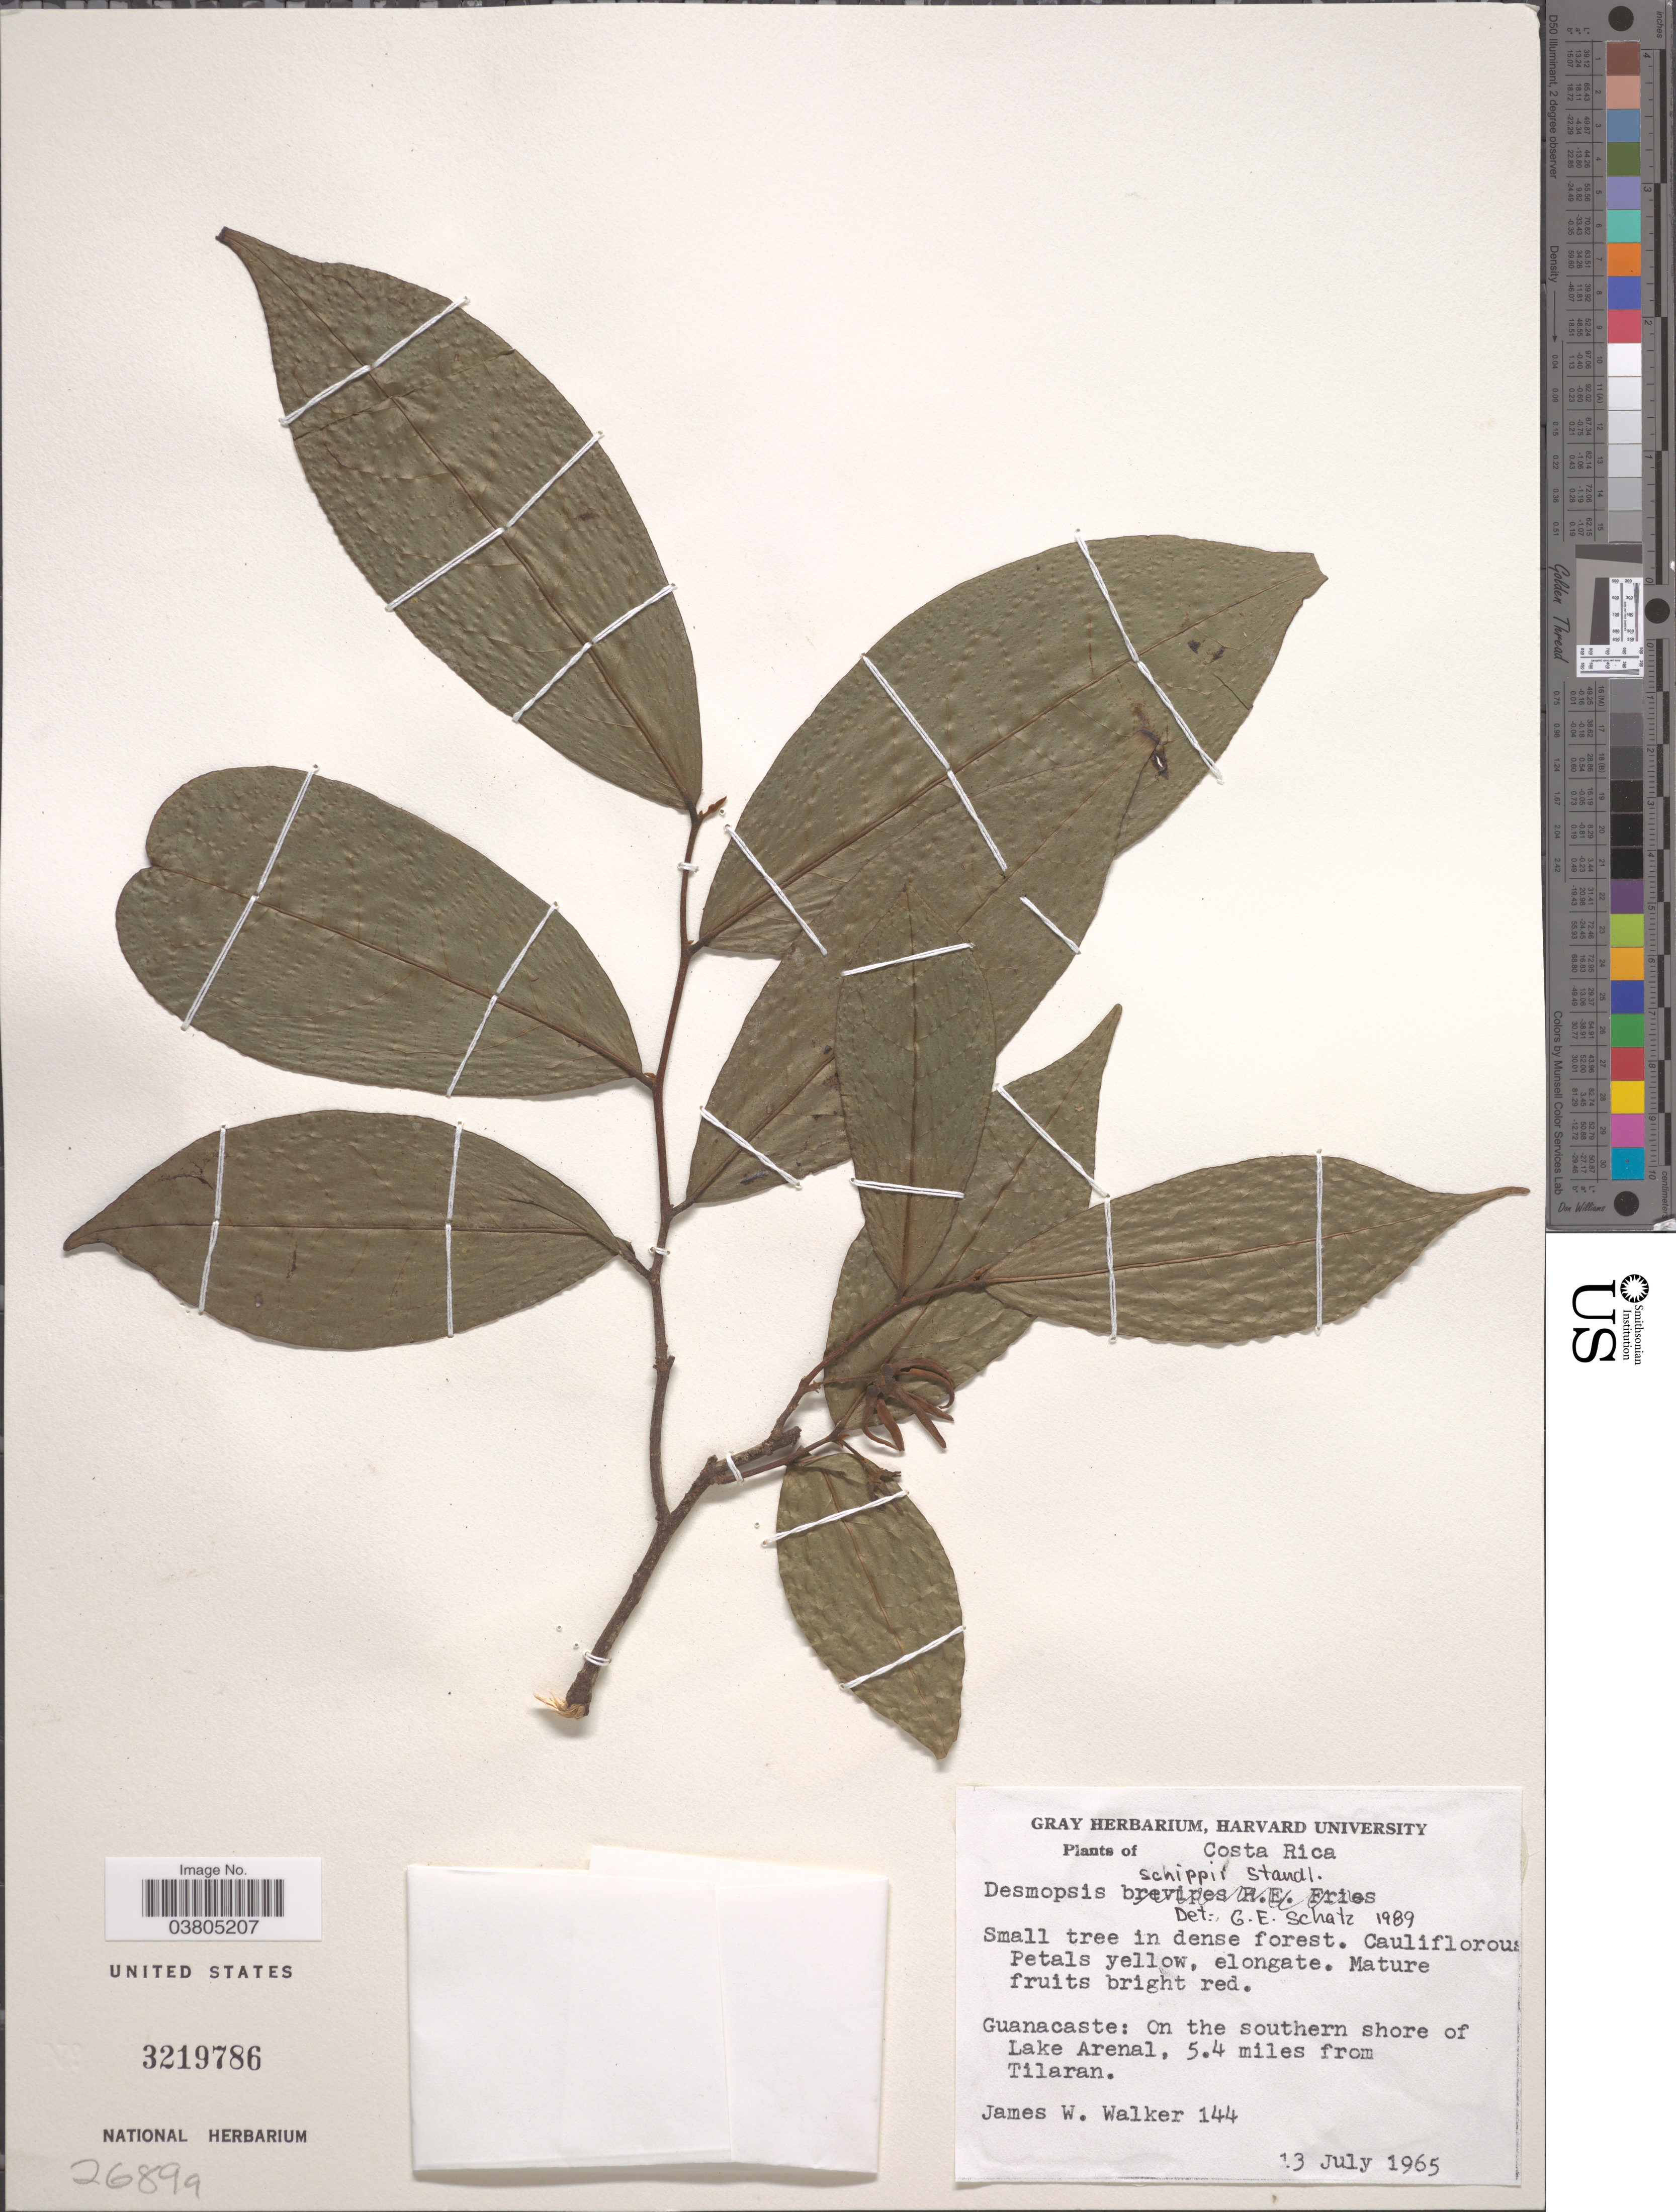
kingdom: Plantae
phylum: Tracheophyta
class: Magnoliopsida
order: Magnoliales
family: Annonaceae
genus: Desmopsis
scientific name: Desmopsis schippii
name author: Standl.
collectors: J. W. Walker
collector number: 144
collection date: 1965-07-13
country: Costa Rica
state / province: Guanacaste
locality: On the southern shore of Lake Arenal, 5.4 miles from Tilaran.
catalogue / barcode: US 3219786